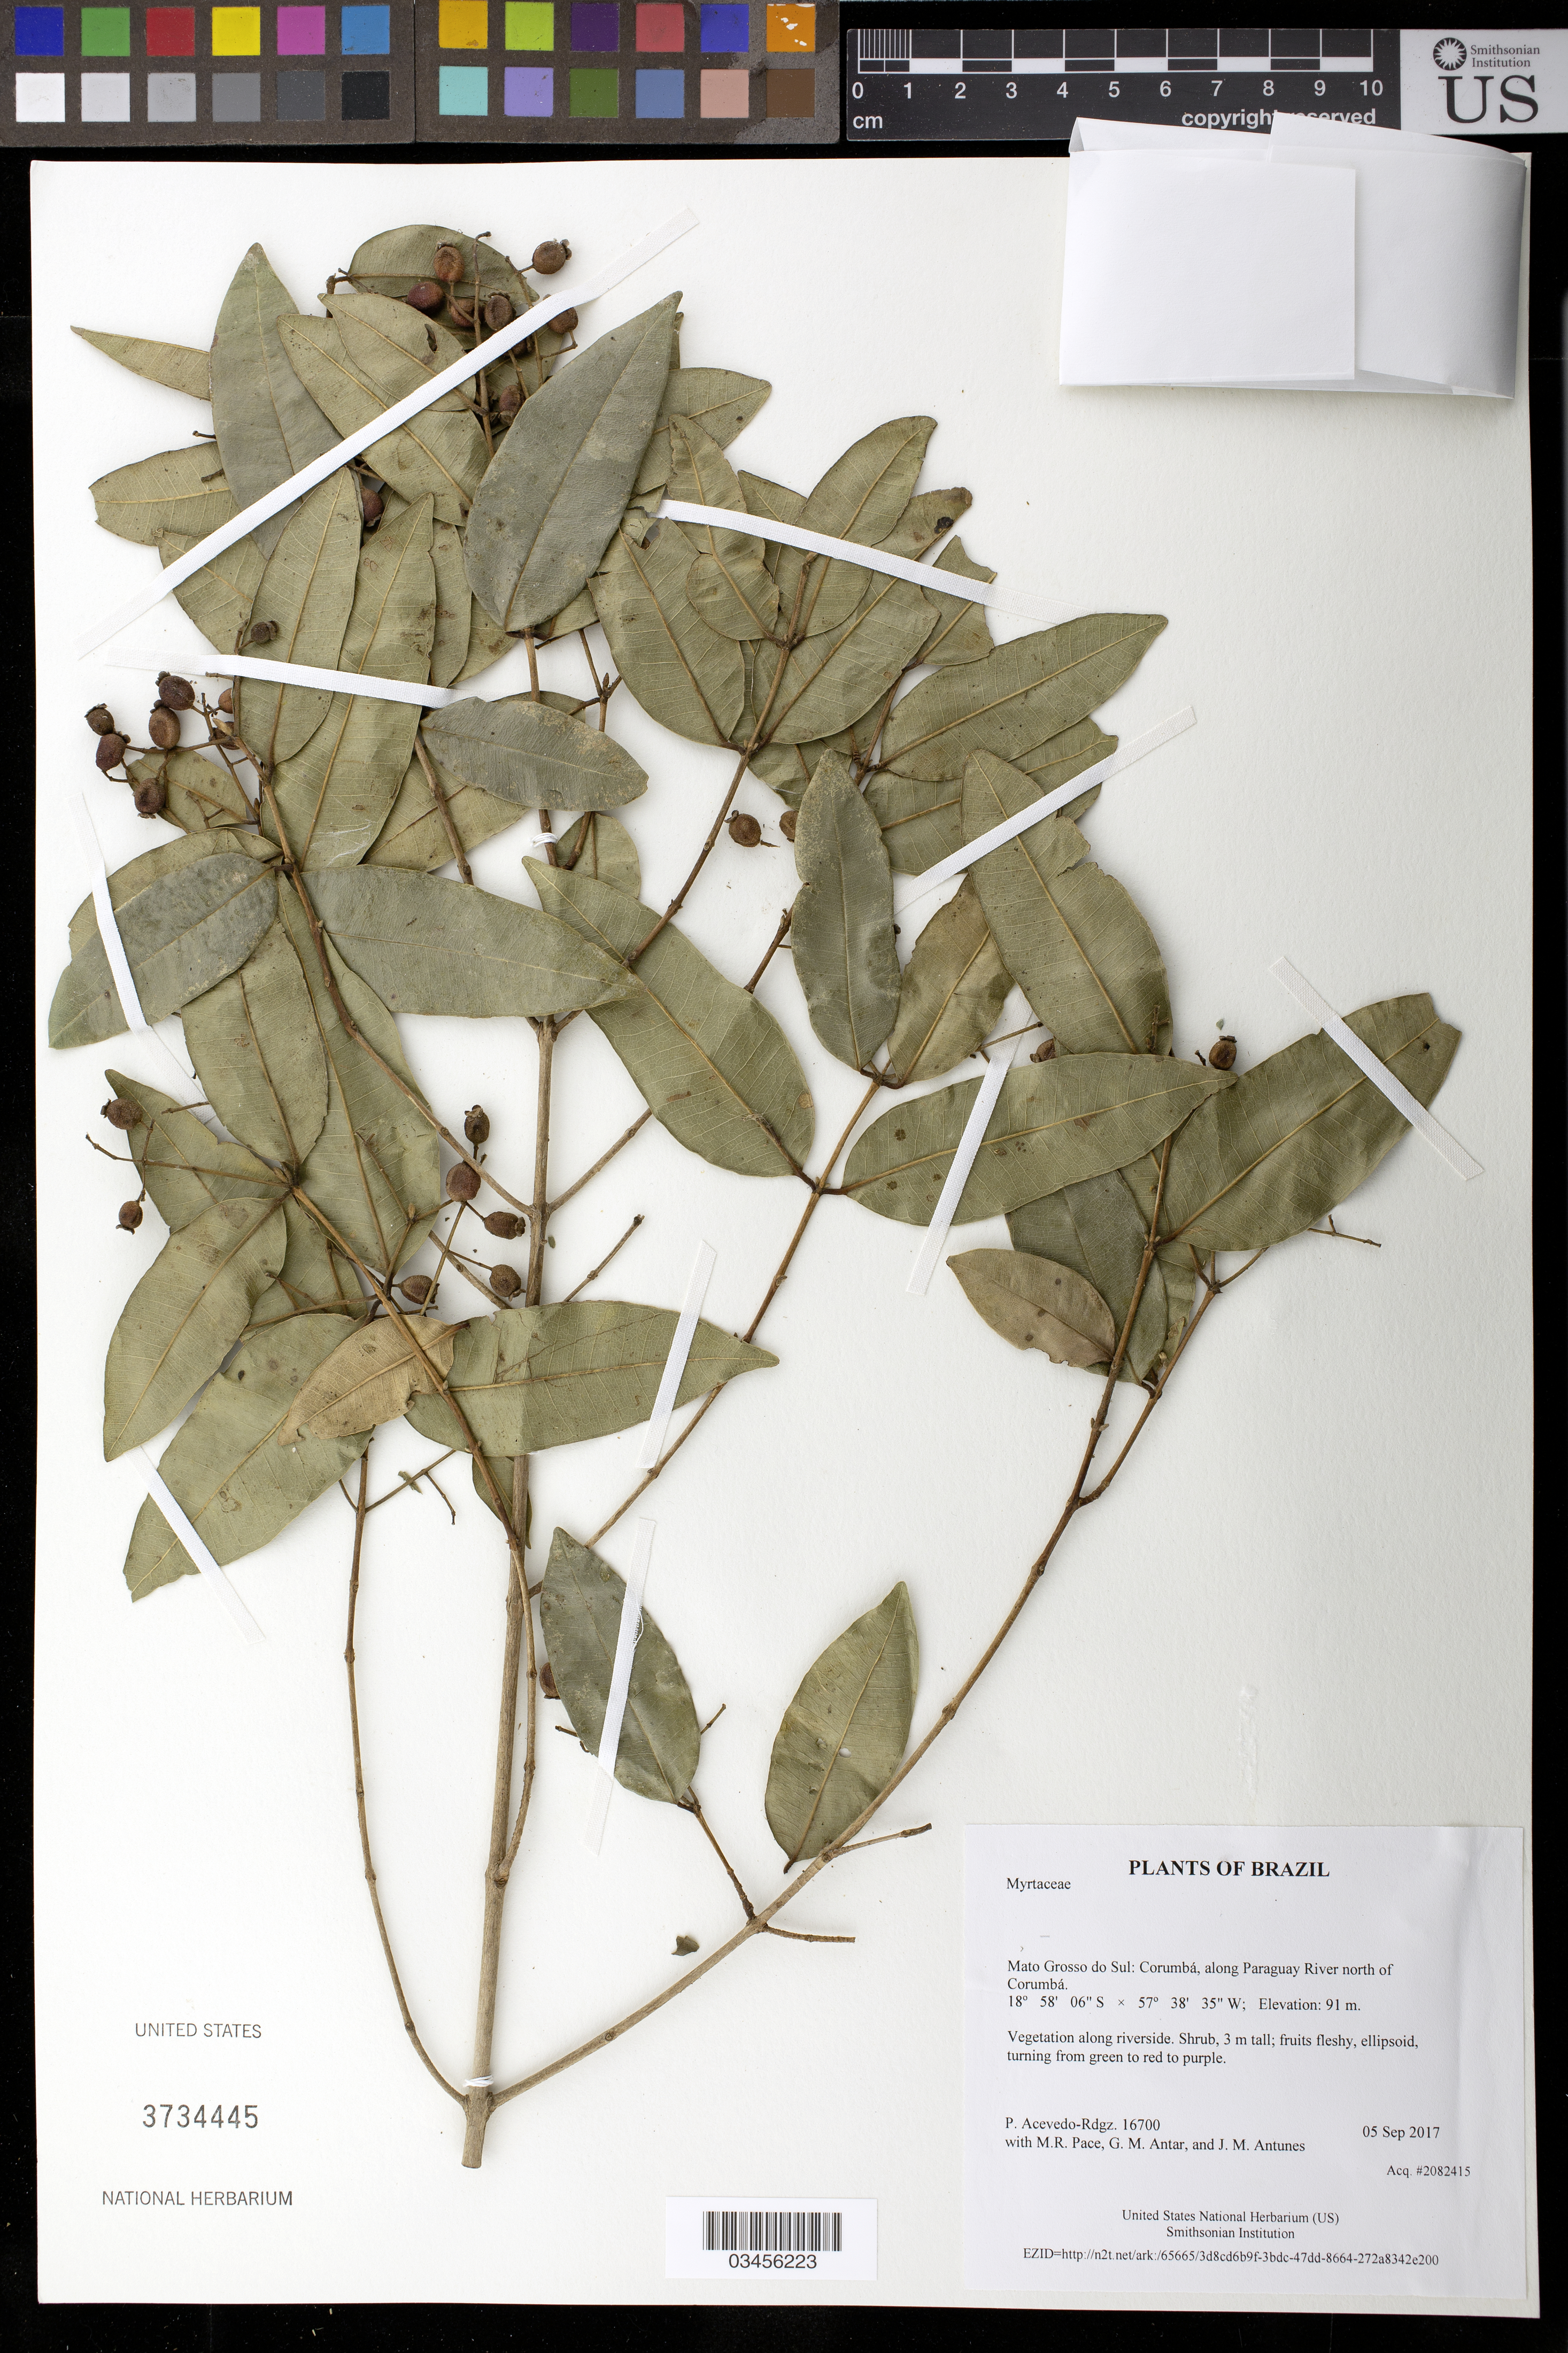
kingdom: Plantae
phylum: Tracheophyta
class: Magnoliopsida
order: Myrtales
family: Myrtaceae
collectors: P. Acevedo-Rodr., M. R. Pace, G. M. Antar & J. M. Antunes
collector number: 16700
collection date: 2017-09-05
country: Brazil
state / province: Mato Grosso do Sul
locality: Corumbá, along Paraguay River north of Corumbá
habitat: Vegetation along riverside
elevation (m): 91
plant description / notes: US, MO, K, RB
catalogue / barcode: US 3734445